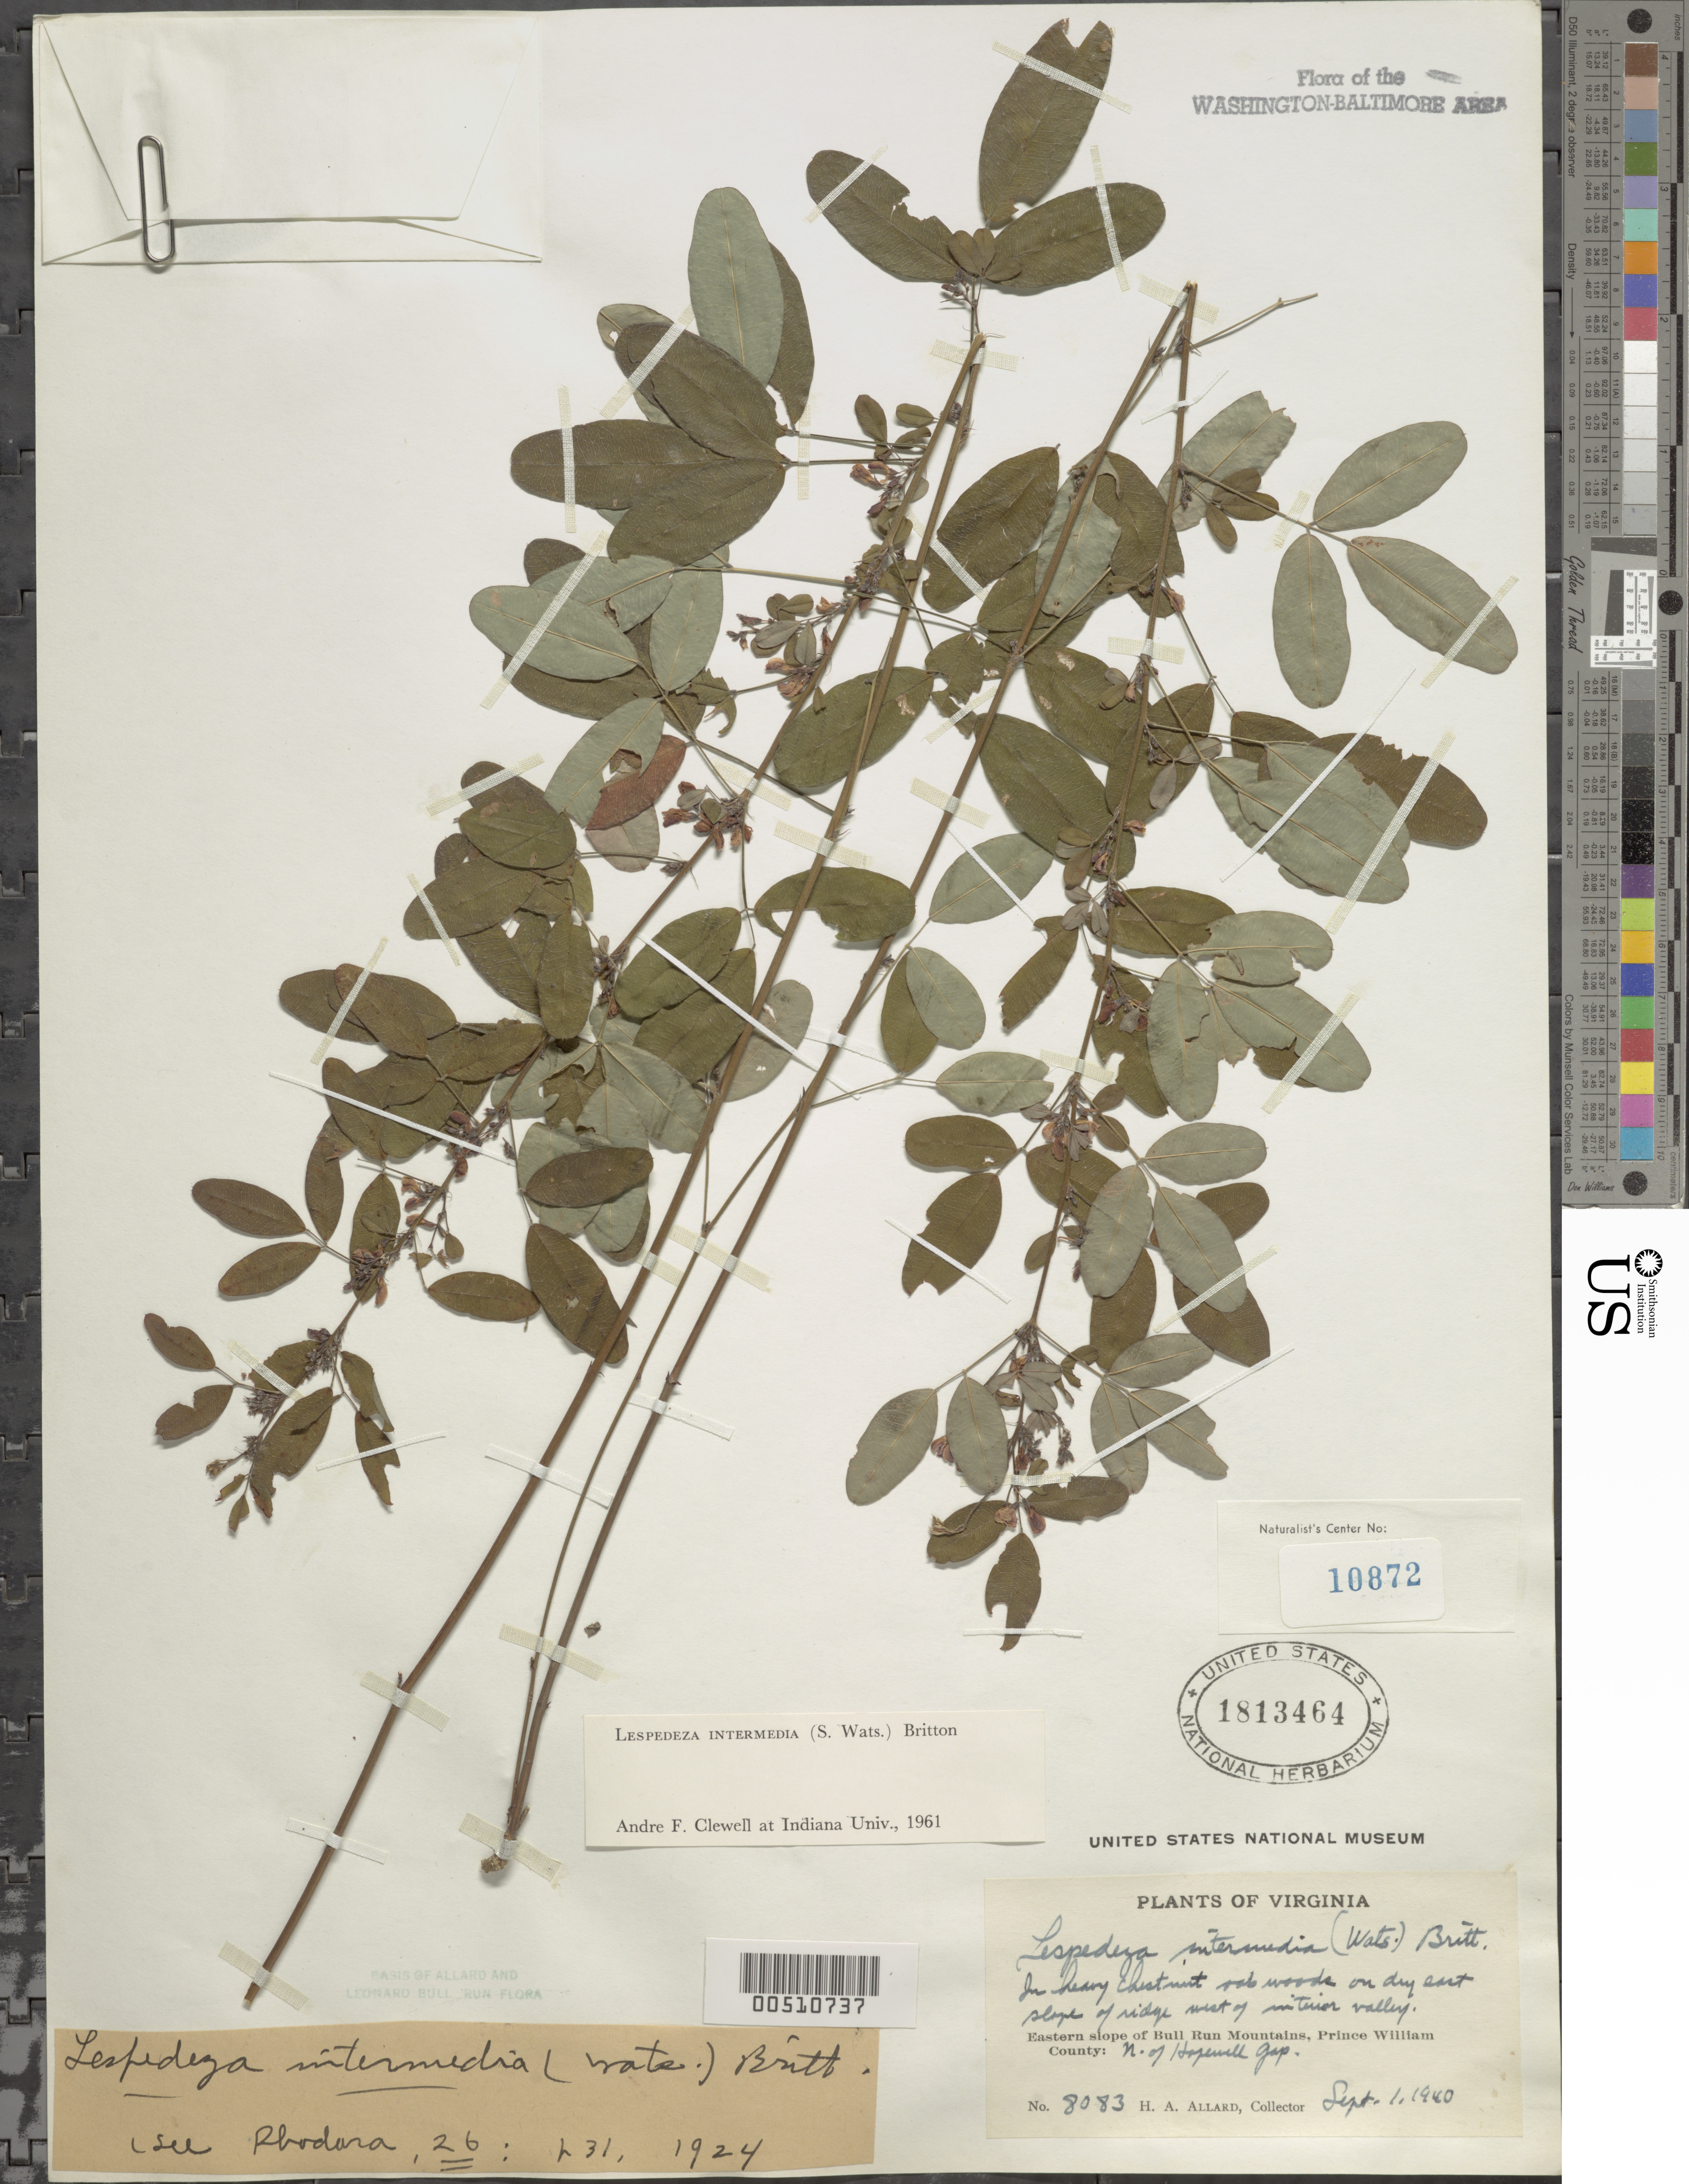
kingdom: Plantae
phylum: Tracheophyta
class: Magnoliopsida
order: Fabales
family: Fabaceae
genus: Lespedeza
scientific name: Lespedeza intermedia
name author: (S. Watson) Britton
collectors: H. A. Allard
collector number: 8083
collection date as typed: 01 Sep 1940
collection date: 1940-09-01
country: United States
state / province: Virginia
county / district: Prince William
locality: W slope of Bull Run Mts. Interior Valley, N of Hopewell Gap Bull Run Mts.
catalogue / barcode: US 1813464